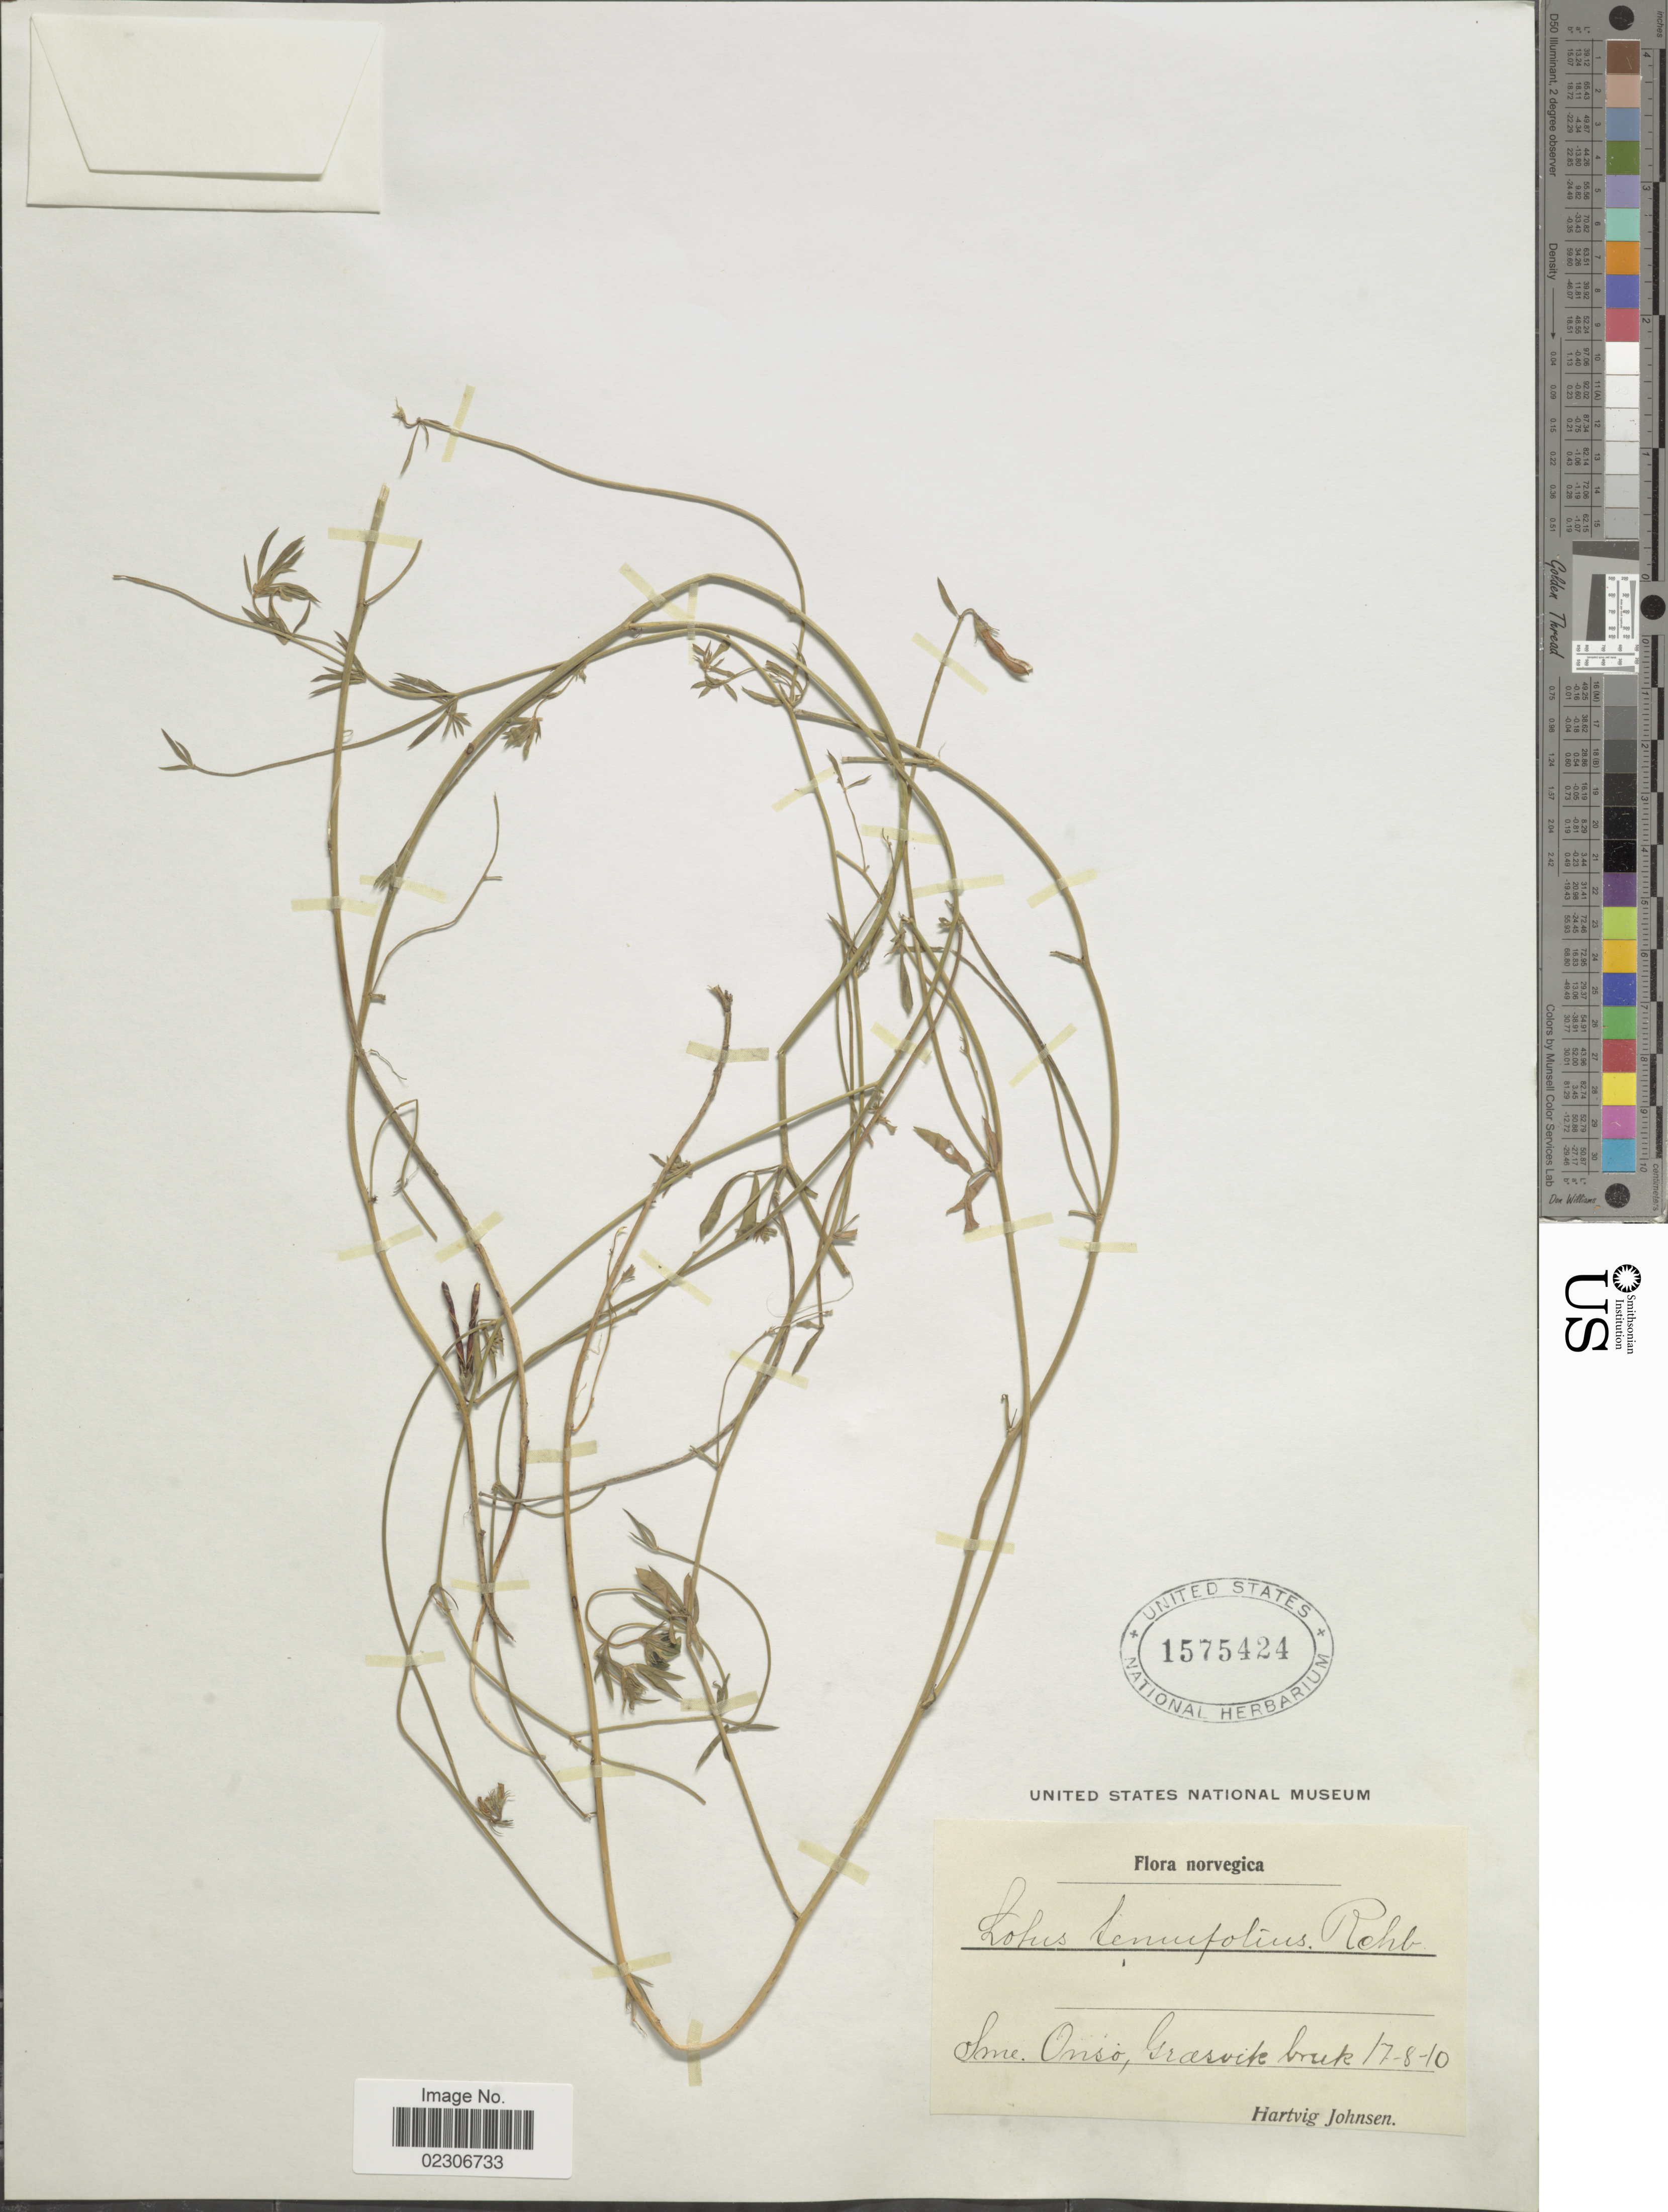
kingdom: Plantae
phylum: Tracheophyta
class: Magnoliopsida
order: Fabales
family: Fabaceae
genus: Lotus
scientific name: Lotus tenuifolius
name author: Rchb.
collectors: H. Johnsen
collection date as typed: Transcribed d/m/y: 17/8/10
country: Norway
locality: Sme. Onso, Grasvitebruk.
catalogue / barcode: US 1575424